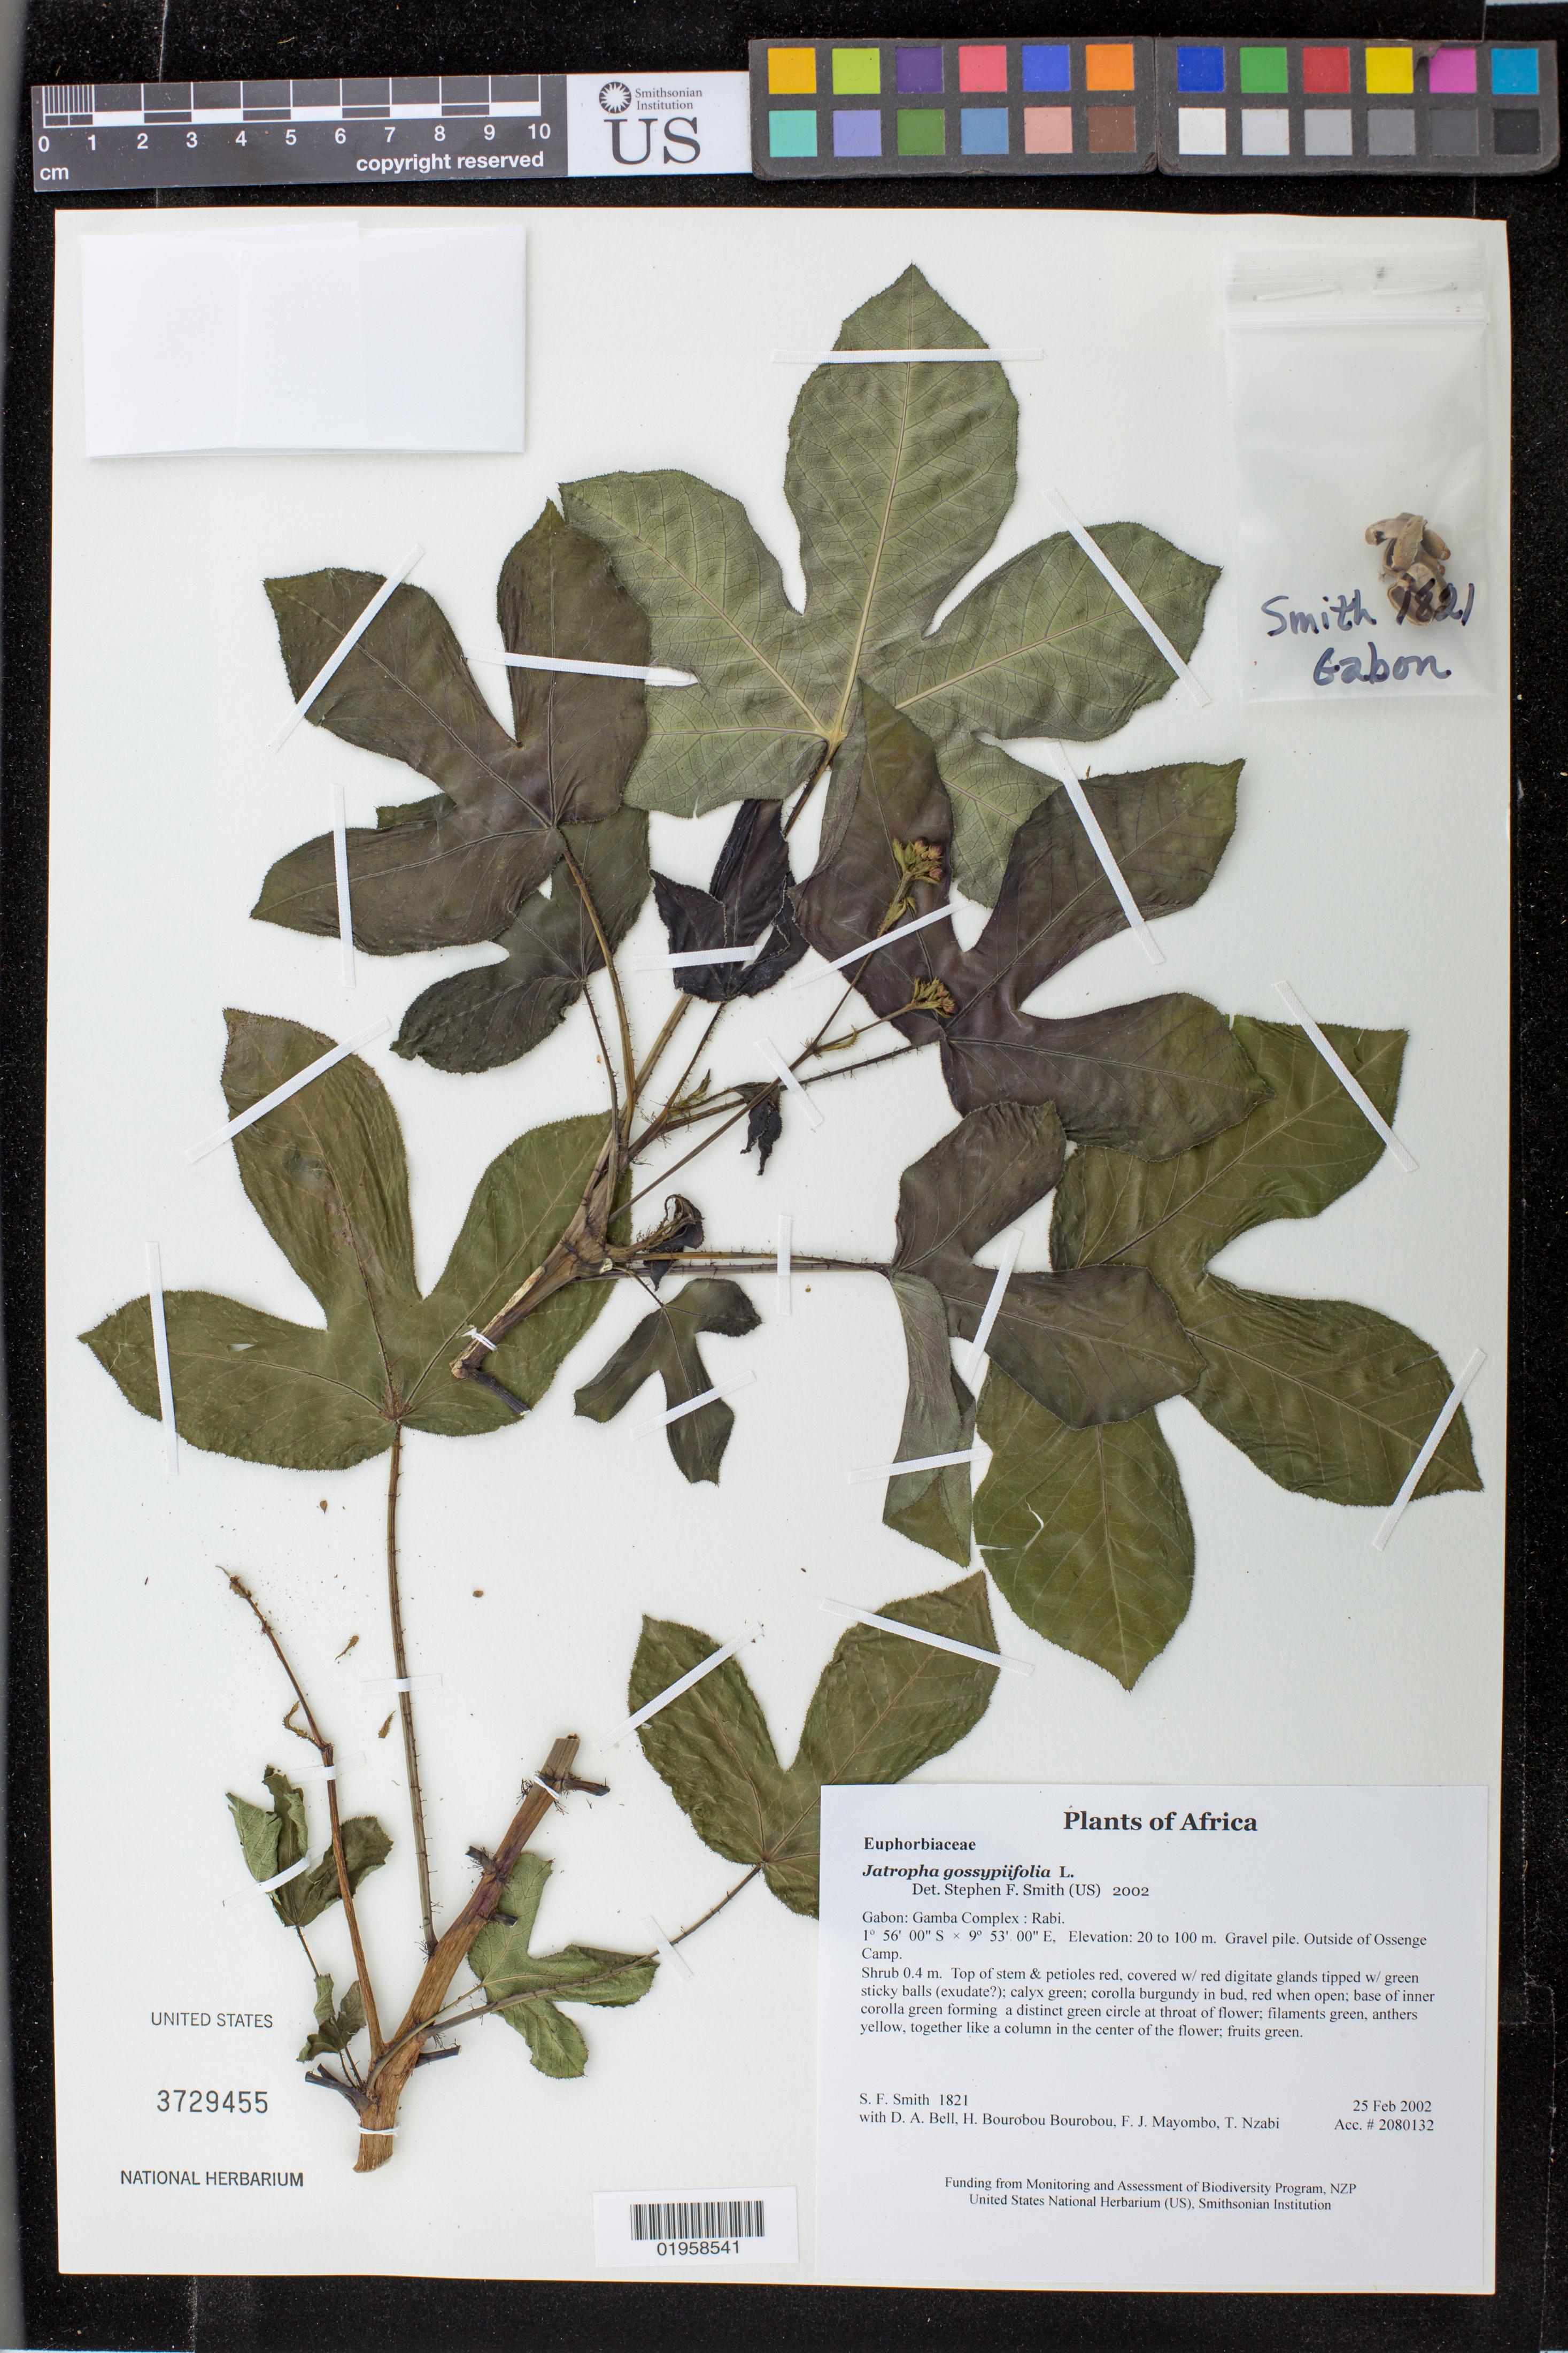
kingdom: Plantae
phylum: Tracheophyta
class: Magnoliopsida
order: Malpighiales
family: Euphorbiaceae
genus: Jatropha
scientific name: Jatropha gossypiifolia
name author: L.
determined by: Smith, Stephen F., (US), NMNH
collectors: S.F. Smith, D. A. Bell, H. Bourobou Bourobou & F. J. Mayombo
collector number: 1821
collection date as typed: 25 Feb 2002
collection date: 2002-02-25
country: Gabon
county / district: Gamba Complex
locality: Rabi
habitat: Gravel pile. Outside of Ossenge Camp.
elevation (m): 20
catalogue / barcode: US 3729455